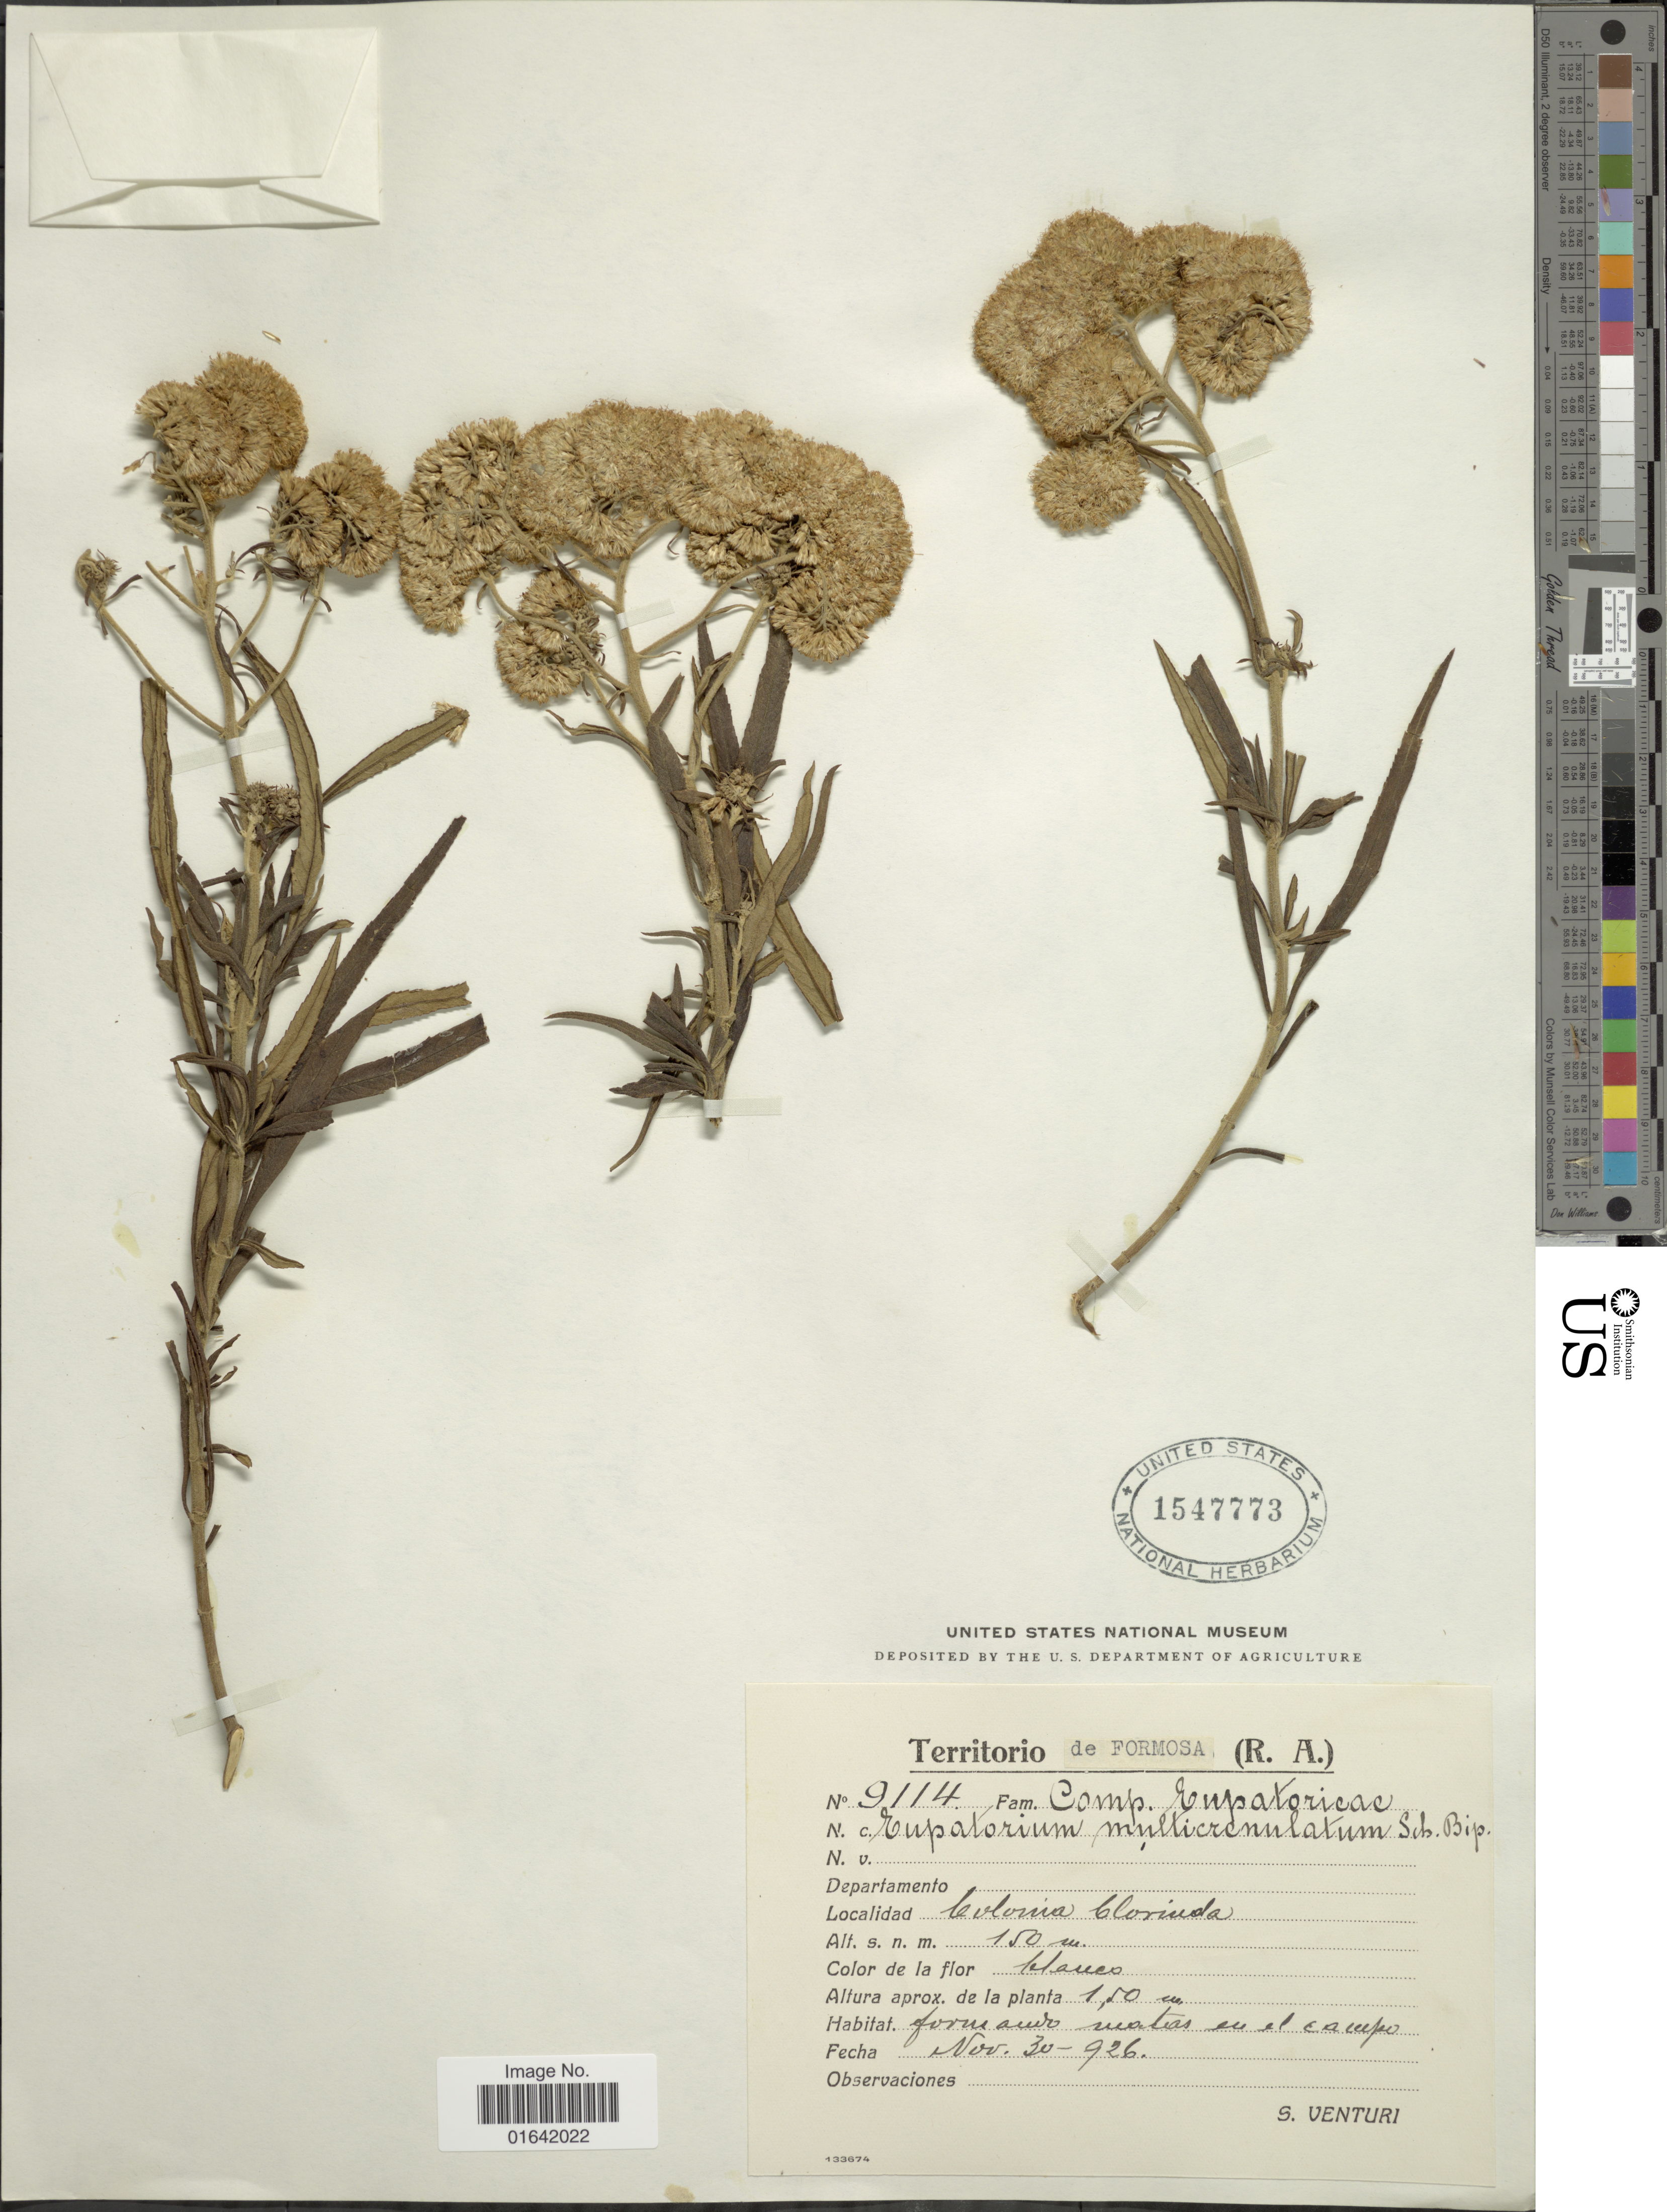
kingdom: Plantae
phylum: Tracheophyta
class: Magnoliopsida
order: Asterales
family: Asteraceae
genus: Campovassouria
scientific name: Campovassouria bupleurifolia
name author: (DC.) R.M. King & H. Rob.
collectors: S. Venturi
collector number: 9114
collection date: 1926-11-30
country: Argentina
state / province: Formosa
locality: (R.A.) Colonia Corinda.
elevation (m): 150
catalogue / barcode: US 1547773